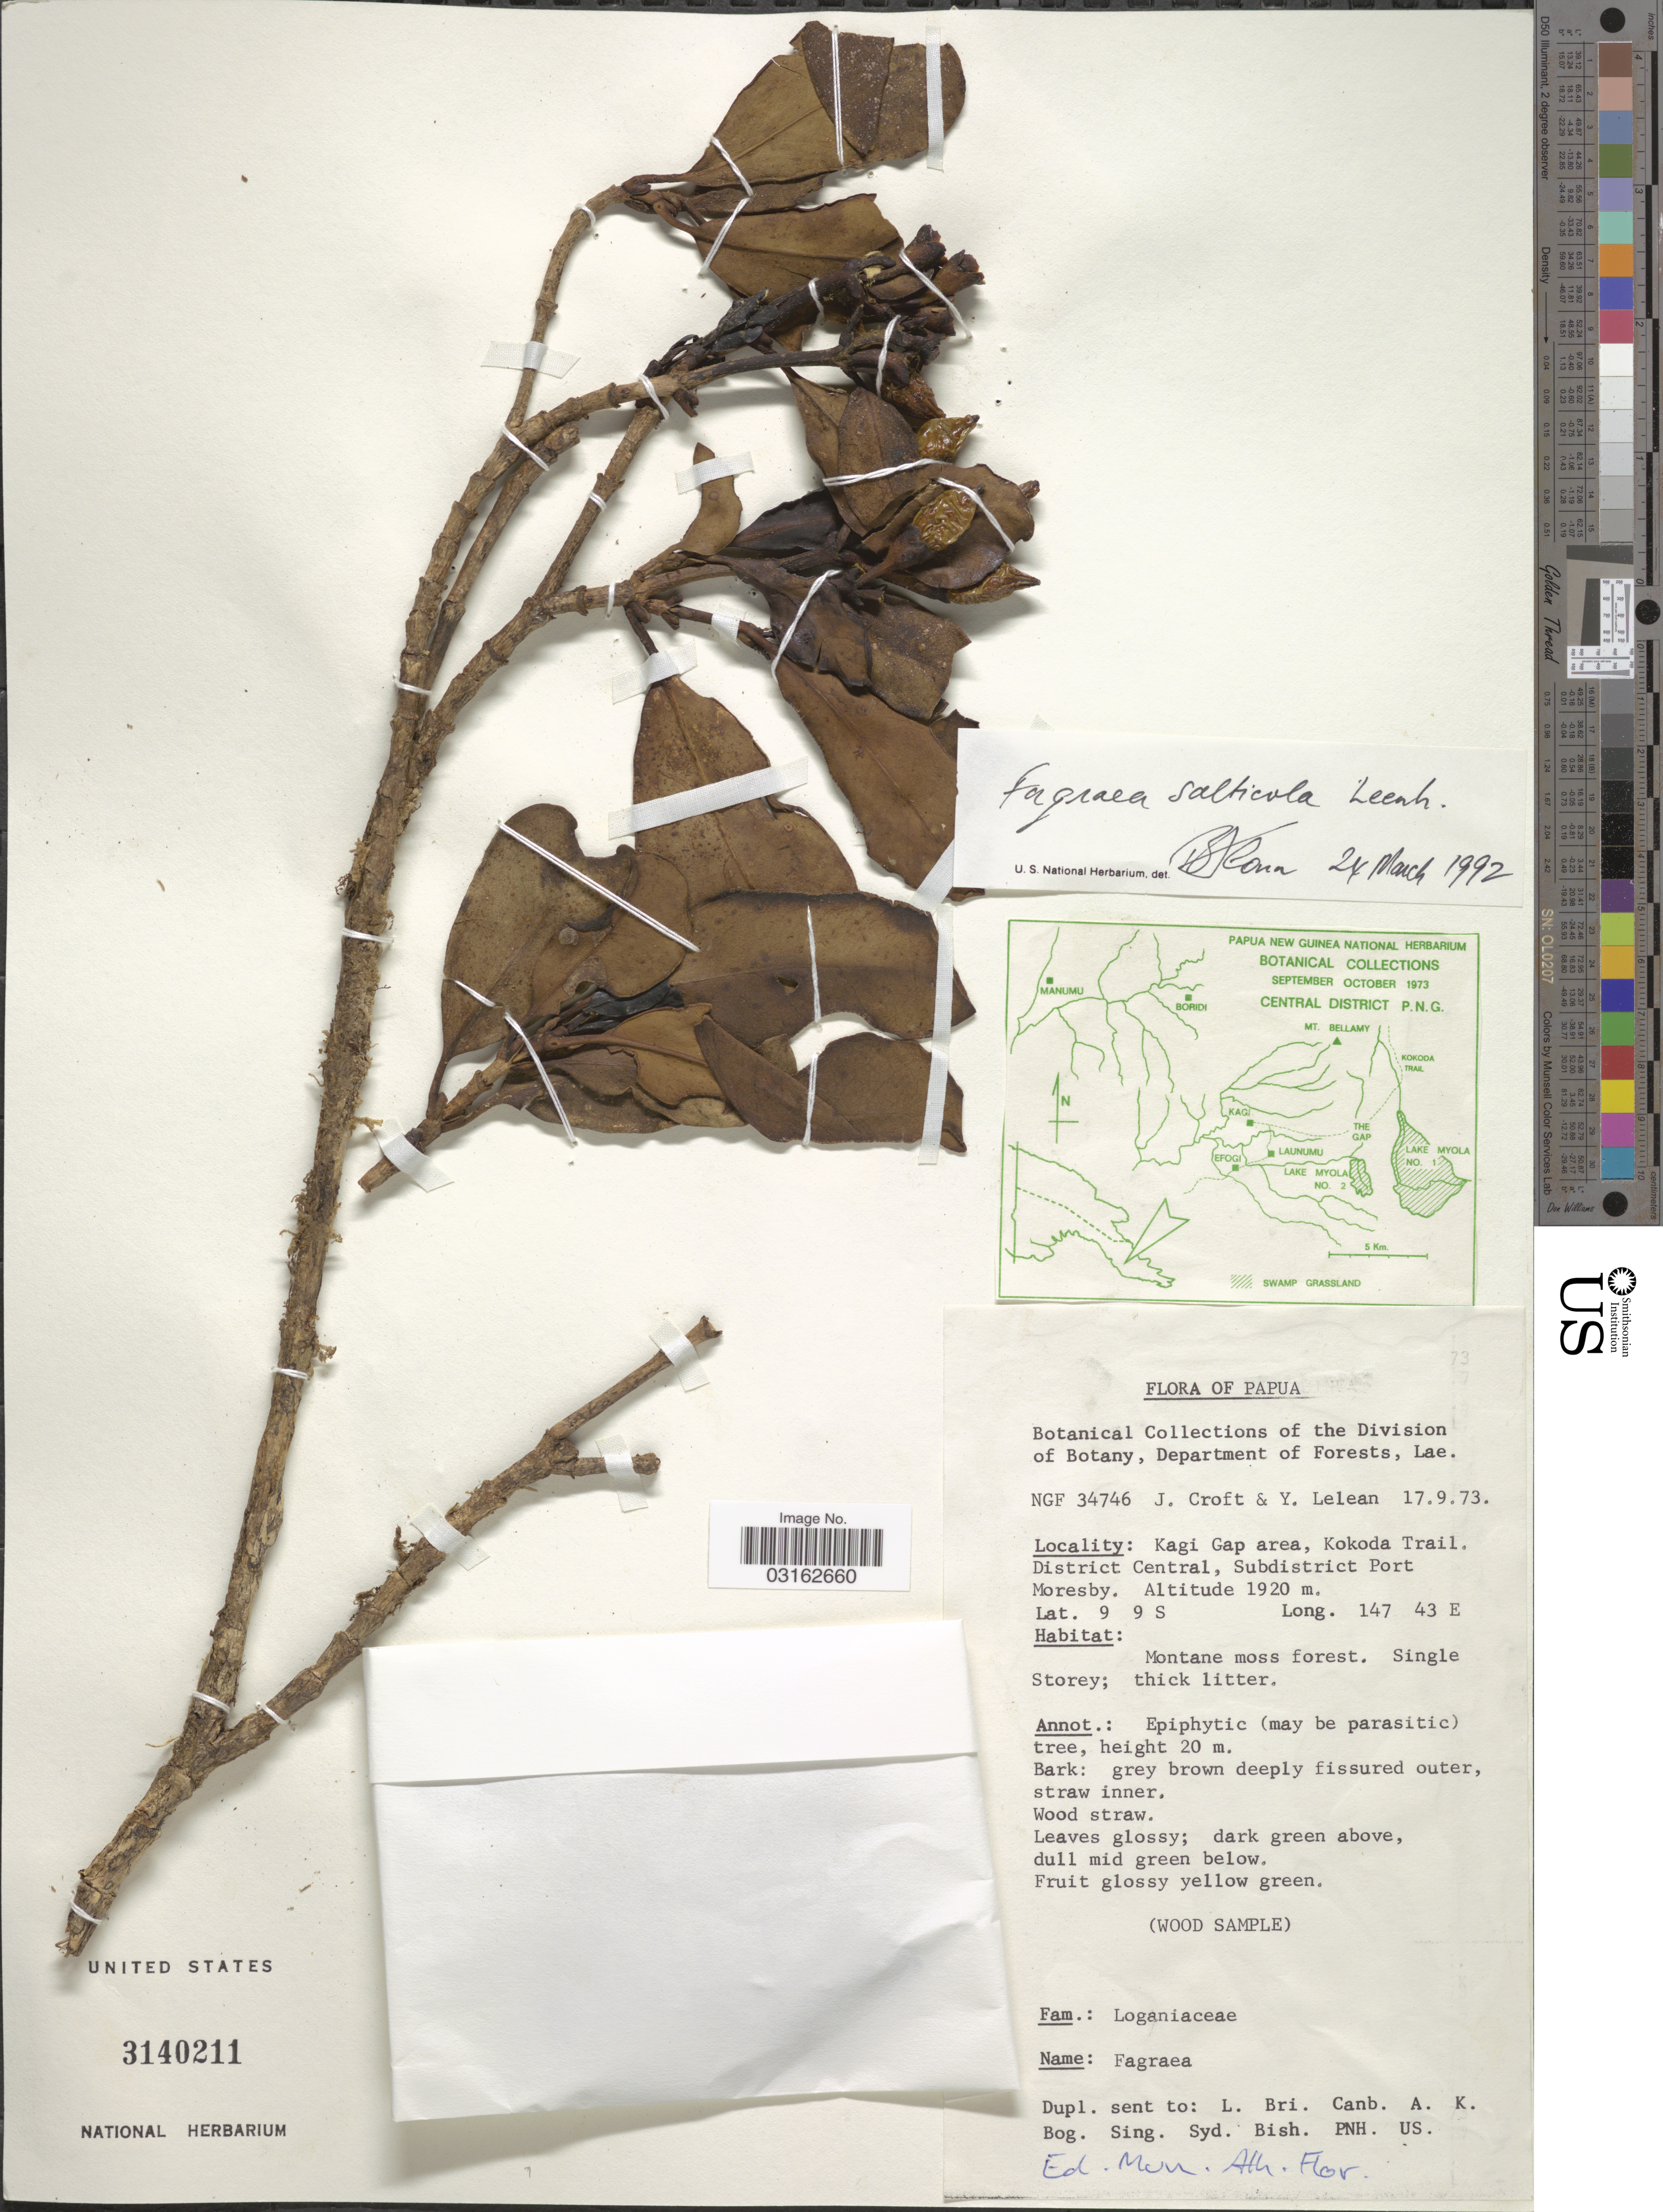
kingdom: Plantae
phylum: Tracheophyta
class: Magnoliopsida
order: Gentianales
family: Gentianaceae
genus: Fagraea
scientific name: Fagraea salticola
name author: Leenh.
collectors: J. Croft & Y. Lelean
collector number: NGF 34746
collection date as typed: Transcribed d/m/y: 17/9/73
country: Papua New Guinea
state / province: Central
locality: Papua, Kagi Gap area, Kokoda Trail, District Central, Subdistrict Port Moresby.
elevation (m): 1920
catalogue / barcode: US 3140211